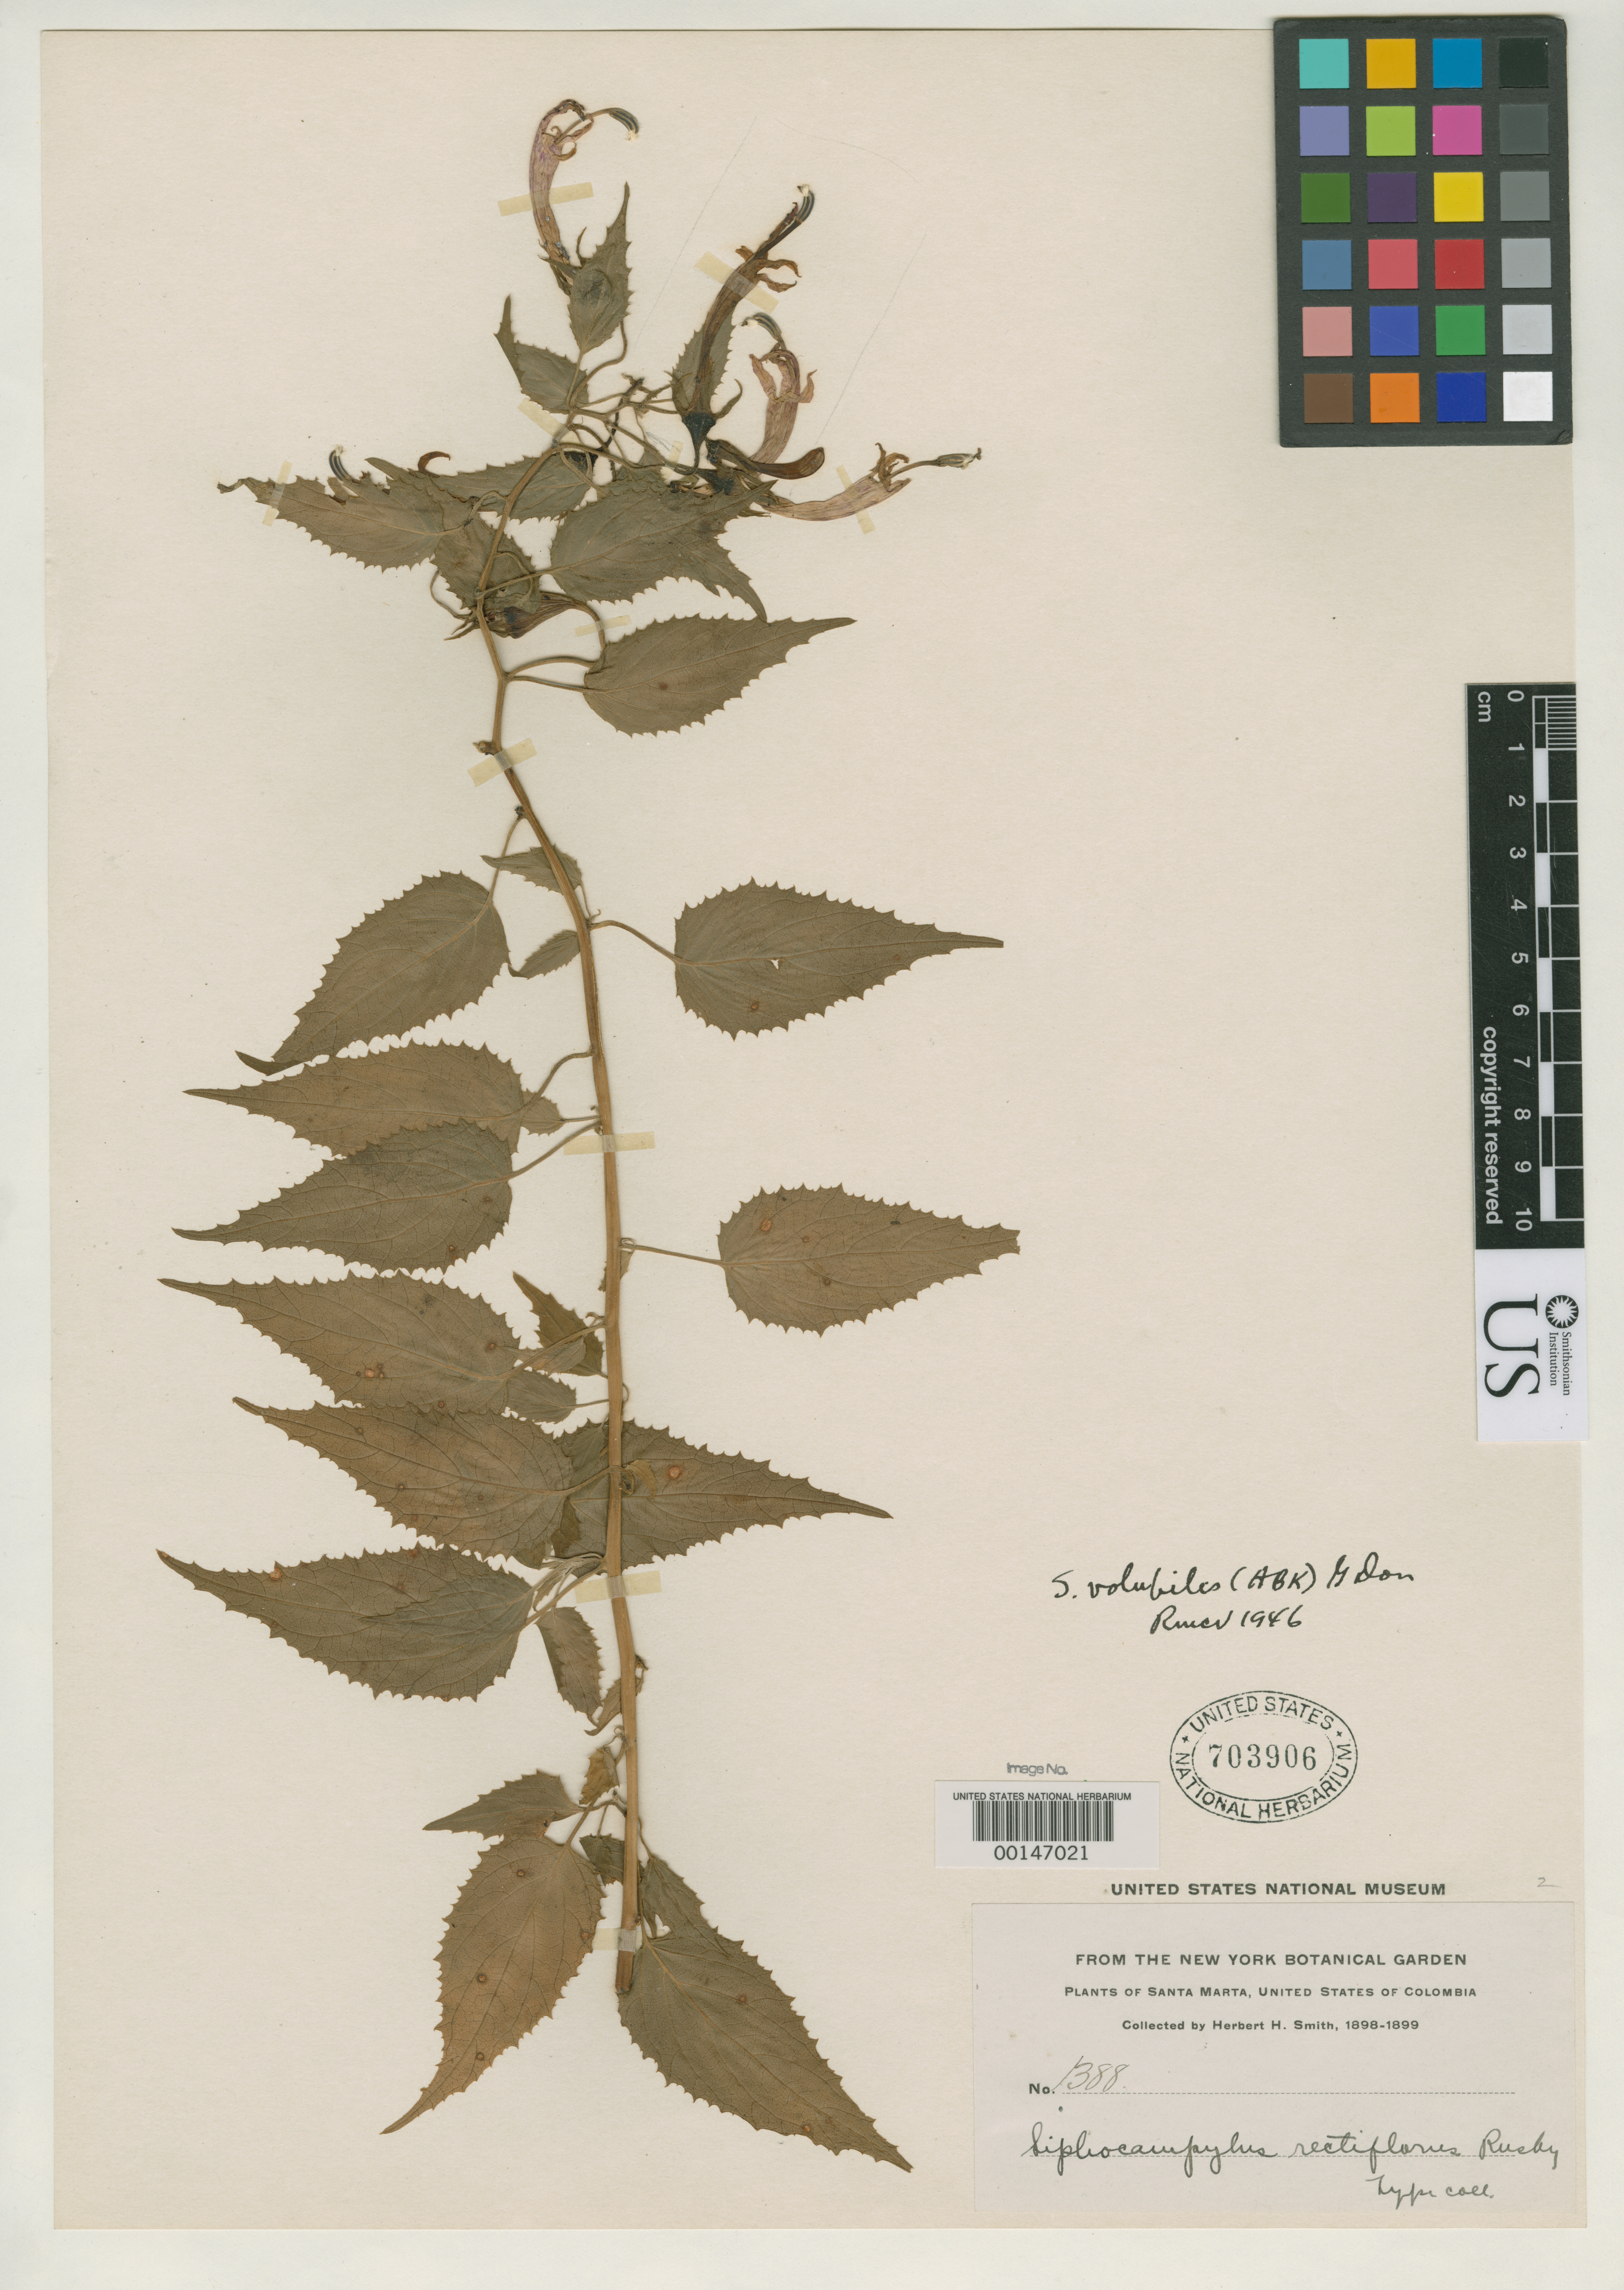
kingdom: Plantae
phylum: Tracheophyta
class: Magnoliopsida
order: Asterales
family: Campanulaceae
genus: Siphocampylus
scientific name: Siphocampylus rectiflorus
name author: Rusby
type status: Isotype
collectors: Herbert H. Smith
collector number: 1388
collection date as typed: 05 Dec 1898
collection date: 1898-12-05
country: Colombia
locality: Las Nubes.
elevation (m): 1372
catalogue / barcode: US 703906